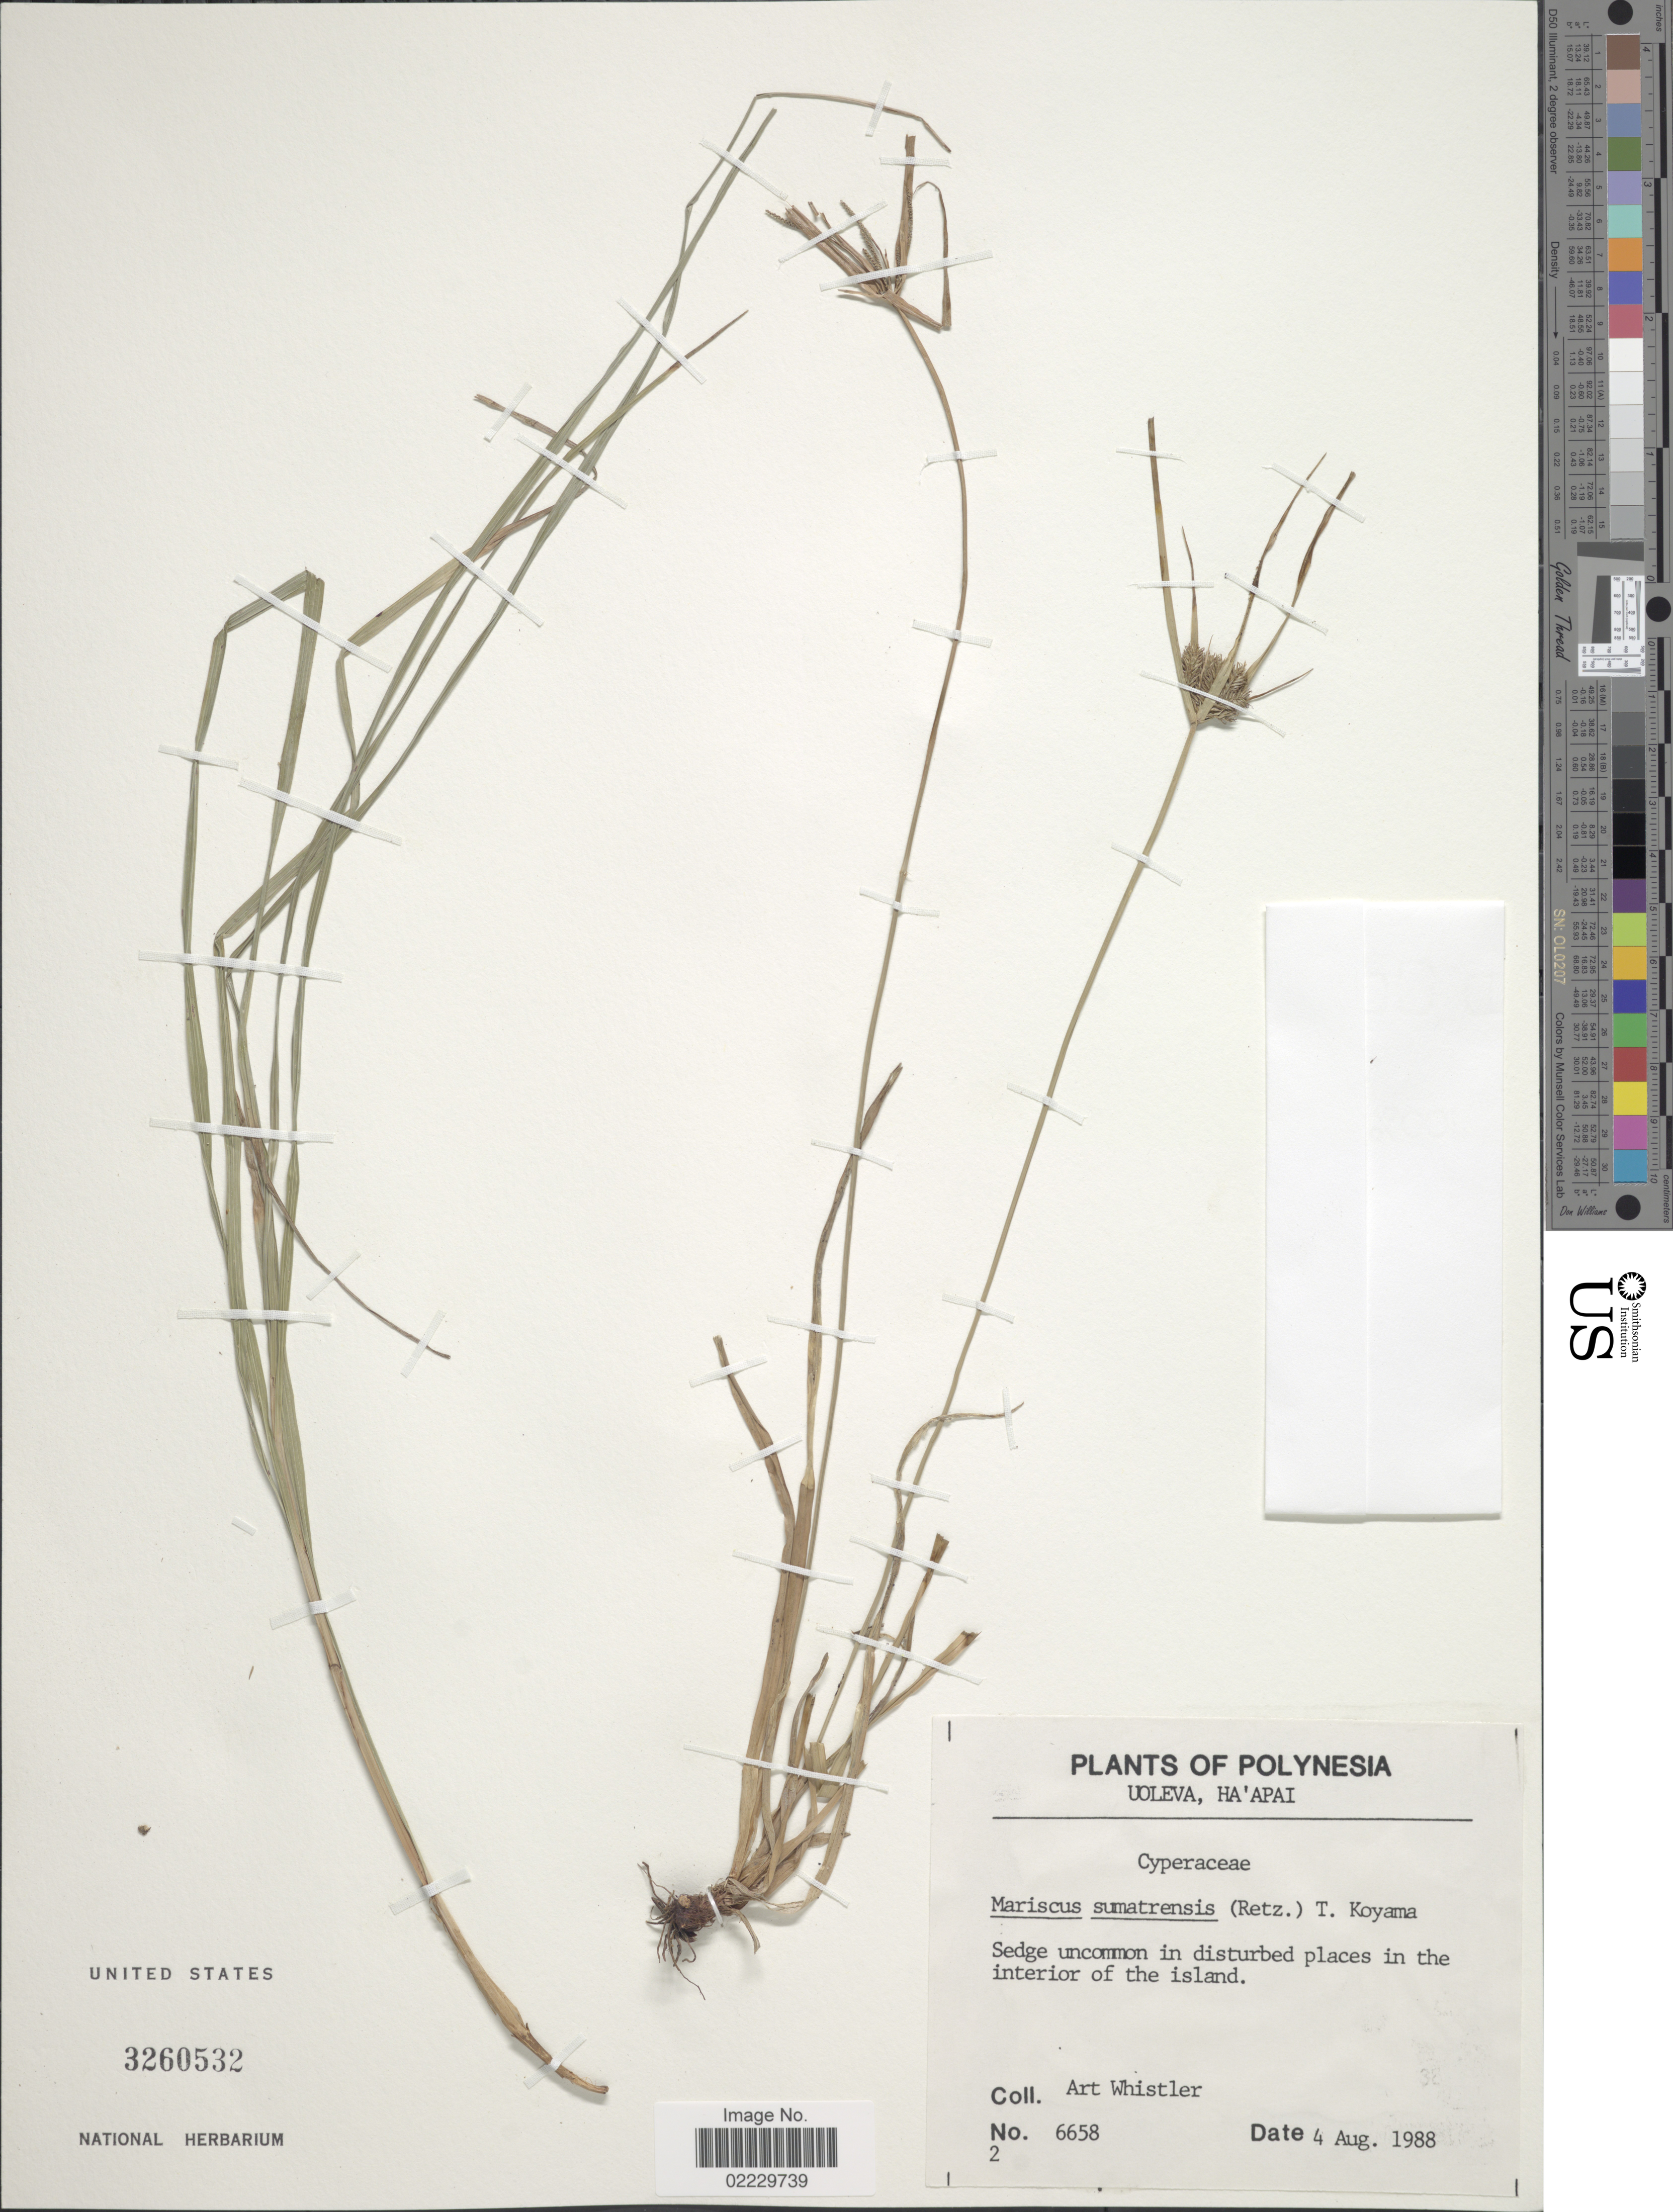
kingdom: Plantae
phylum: Tracheophyta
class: Liliopsida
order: Poales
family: Cyperaceae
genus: Cyperus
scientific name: Cyperus cyperoides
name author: (L.) Kuntze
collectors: A. Whistler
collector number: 6658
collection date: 1988-08-04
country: Tonga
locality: Polynesia, Uoleva, Ha'apai. Sedge uncommin in disturbed places in the interior of the island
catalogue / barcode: US 3260532